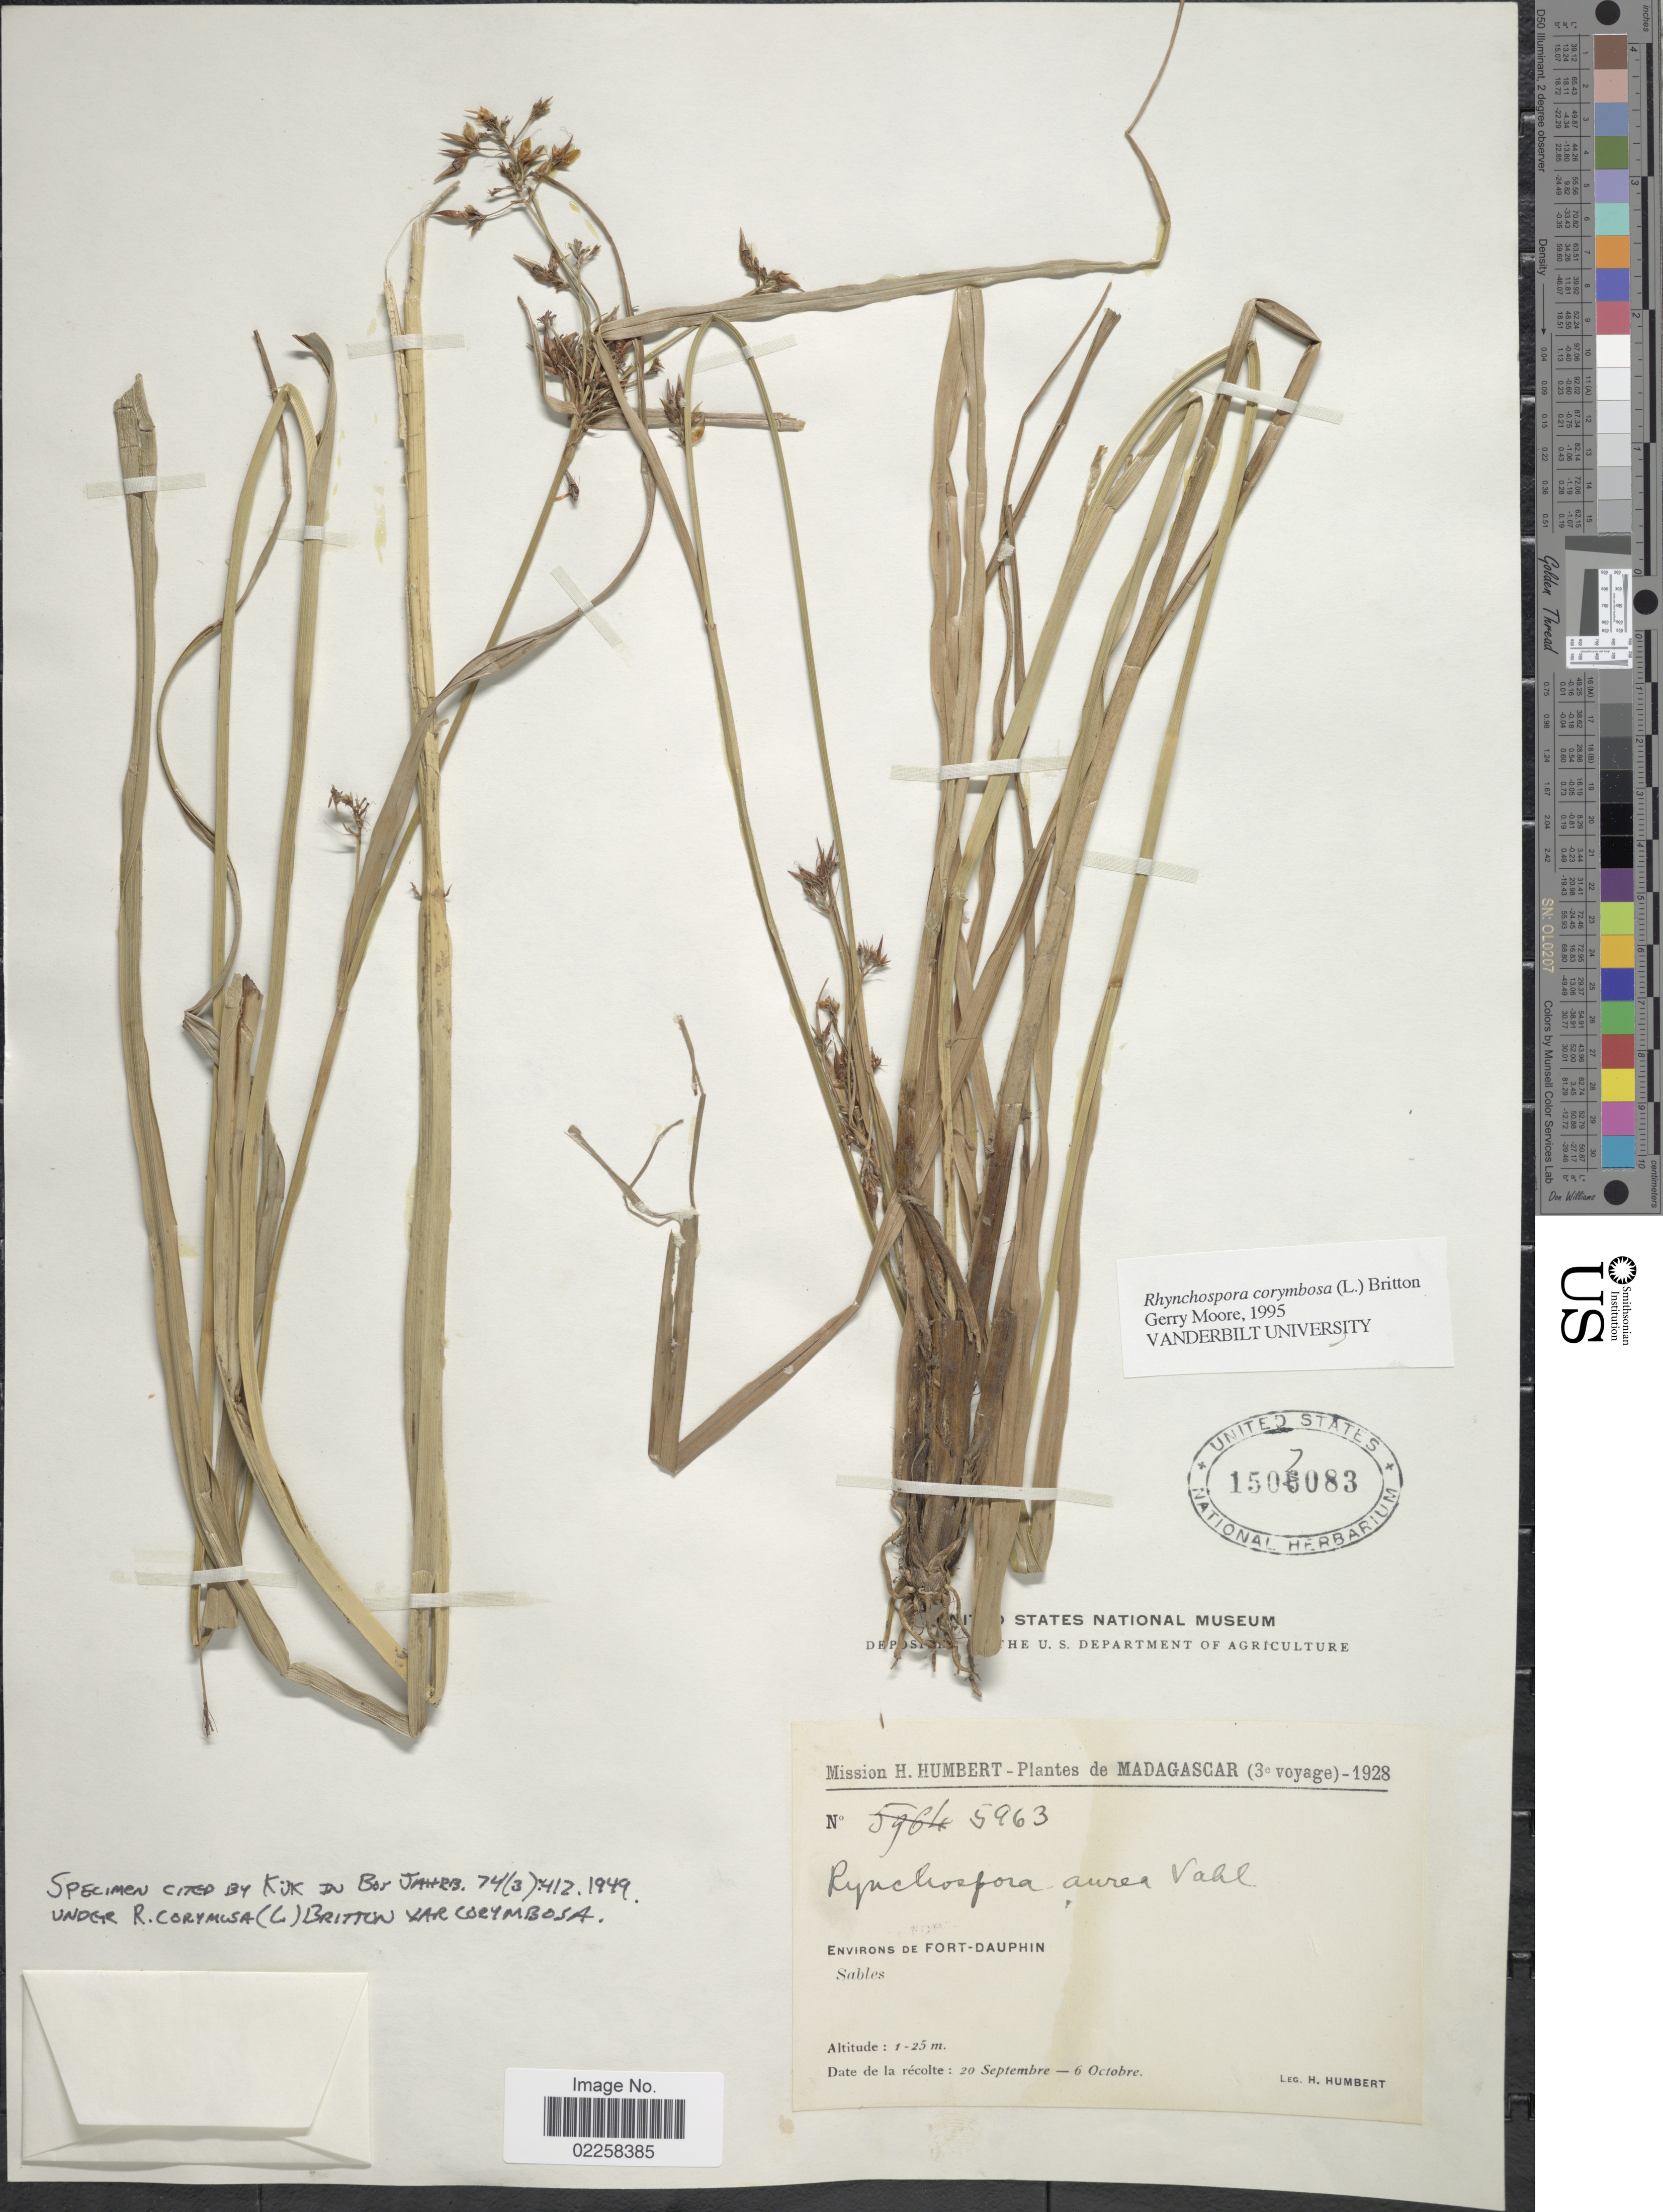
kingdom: Plantae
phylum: Tracheophyta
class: Liliopsida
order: Poales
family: Cyperaceae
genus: Rhynchospora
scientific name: Rhynchospora corymbosa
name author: (L.) Britton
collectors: H. Humbert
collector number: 5963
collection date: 1928-09-20/1928-10-06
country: Madagascar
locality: Environs de Fort-Dauphin, Sables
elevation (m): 1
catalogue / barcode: US 1507083